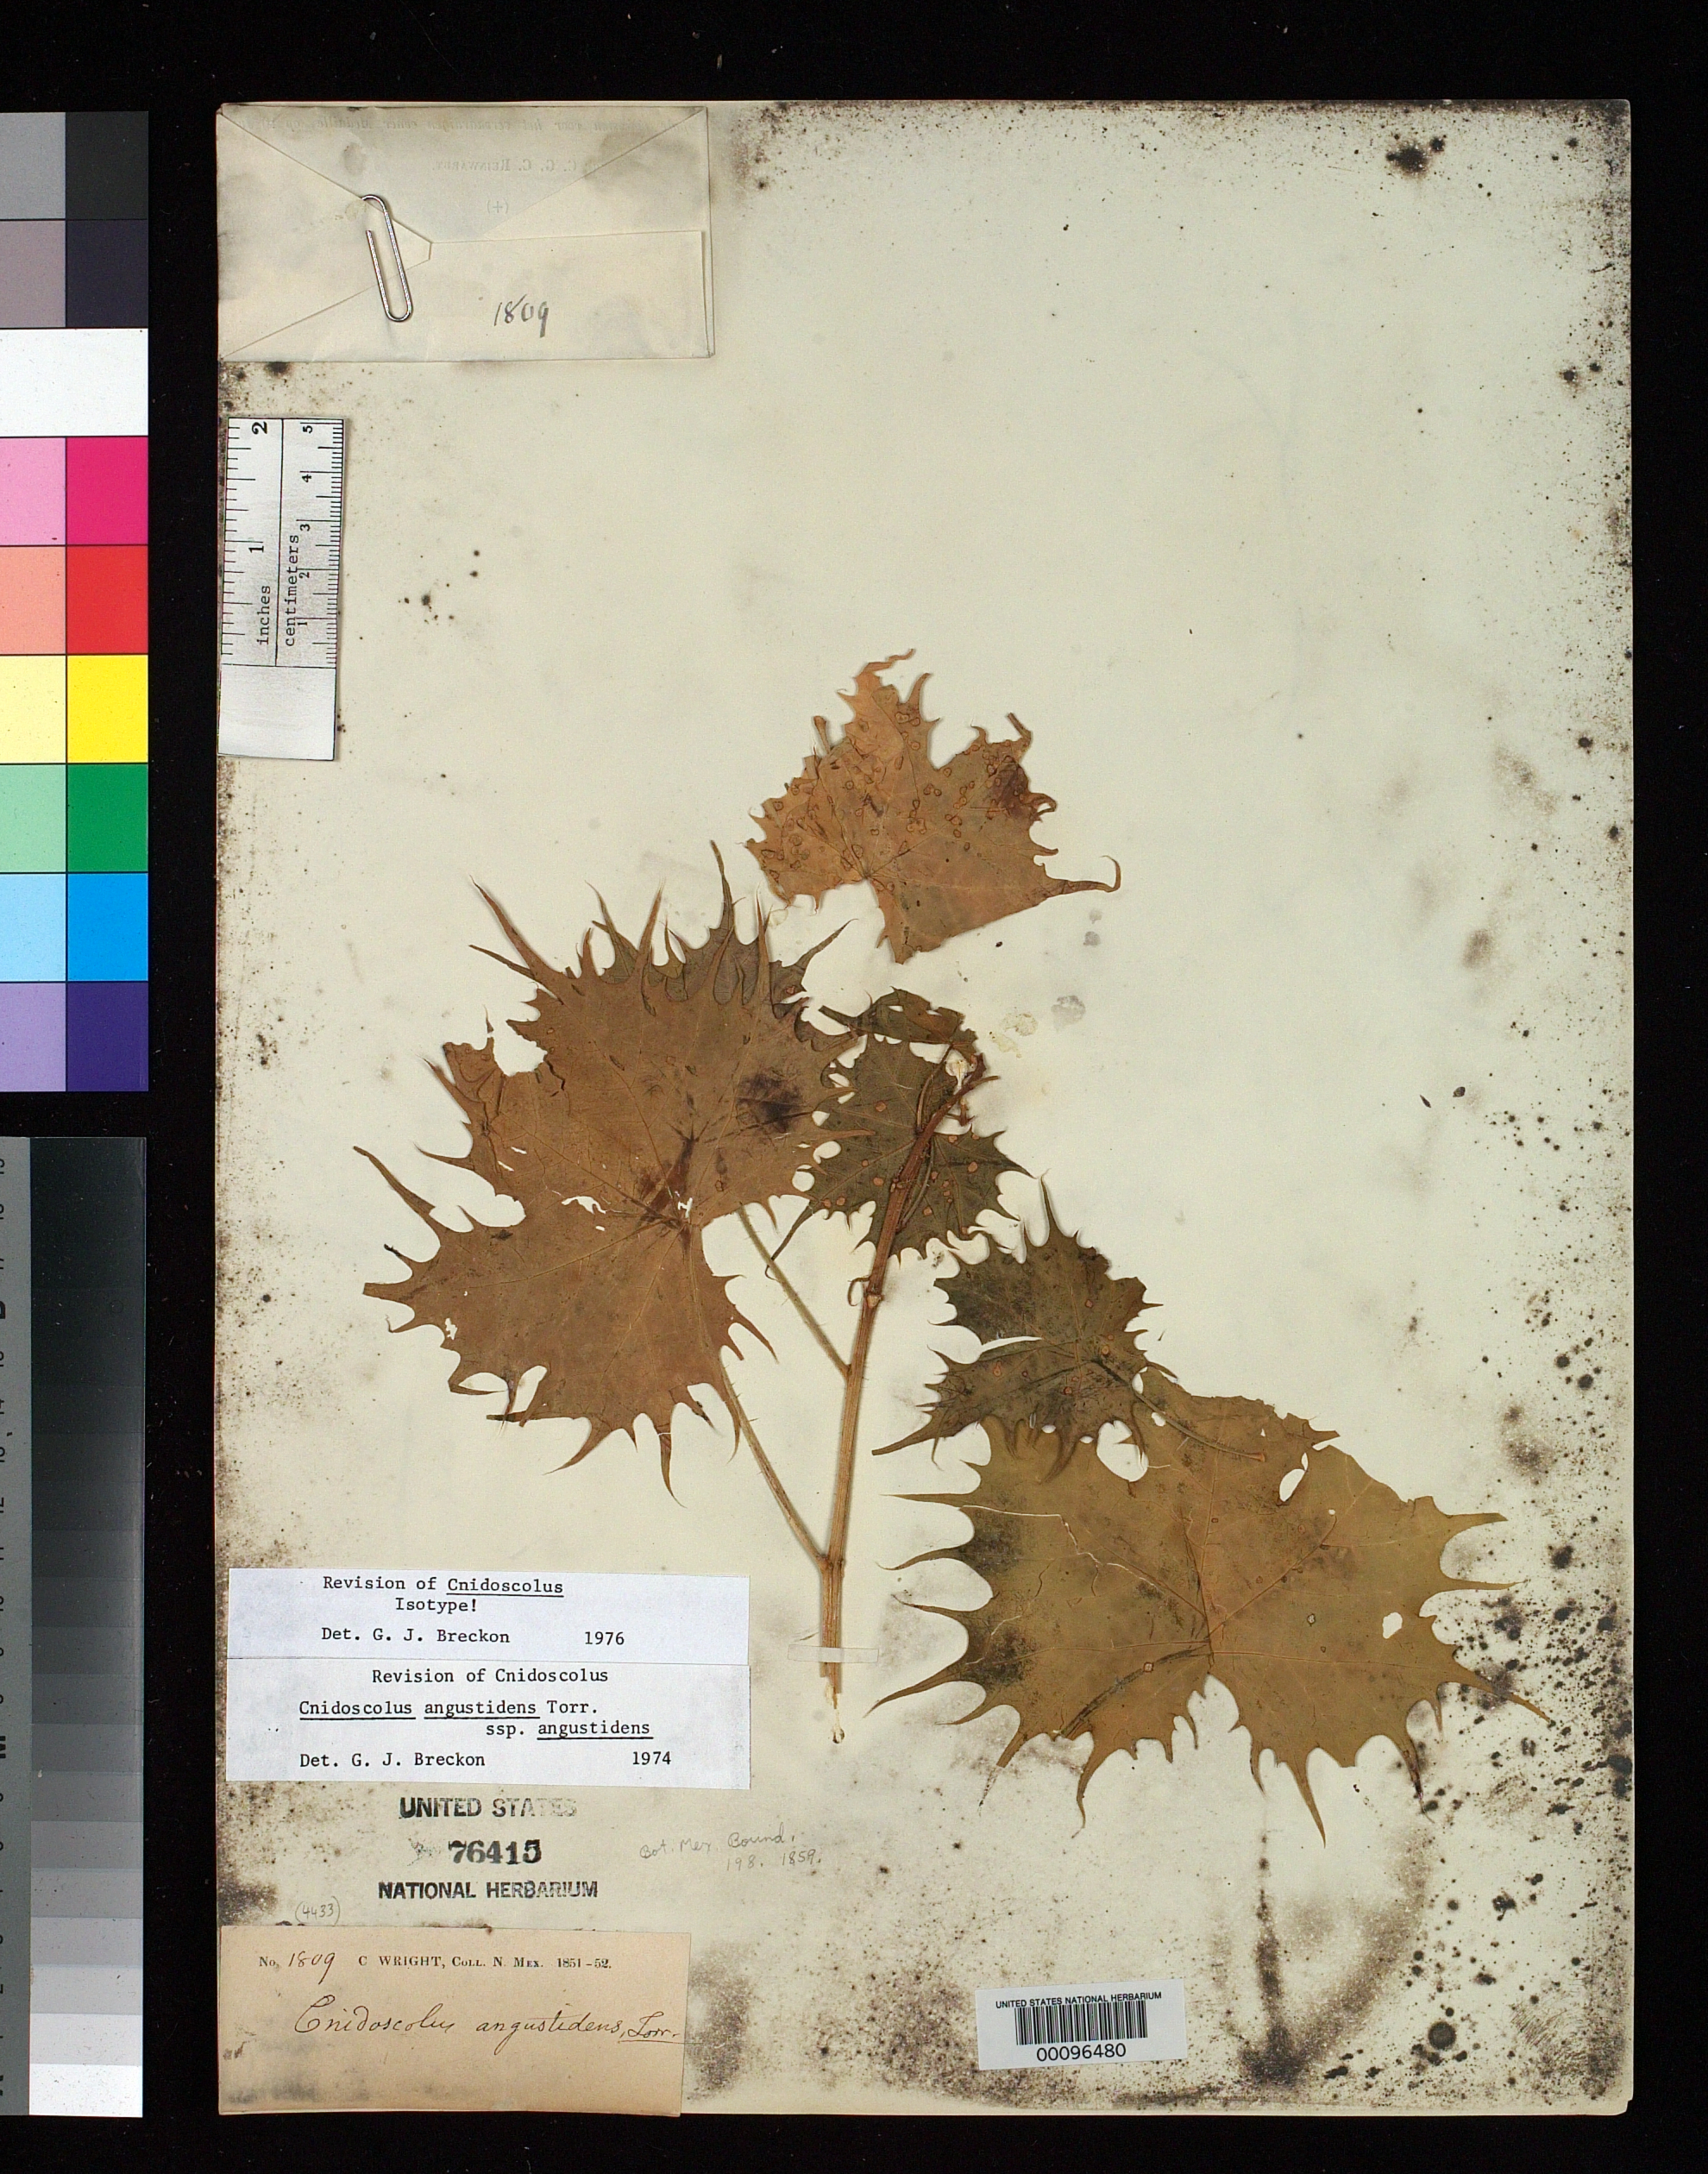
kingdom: Plantae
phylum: Tracheophyta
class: Magnoliopsida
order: Malpighiales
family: Euphorbiaceae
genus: Cnidoscolus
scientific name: Cnidoscolus angustidens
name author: Torr. in Emory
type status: Isotype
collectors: C. Wright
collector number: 1809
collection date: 1851/1852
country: United States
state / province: New Mexico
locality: "N. Mex." [=northern Mexico or New Mexico? either way possibly referring to present-day Arizona or Texas]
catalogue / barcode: US 76415